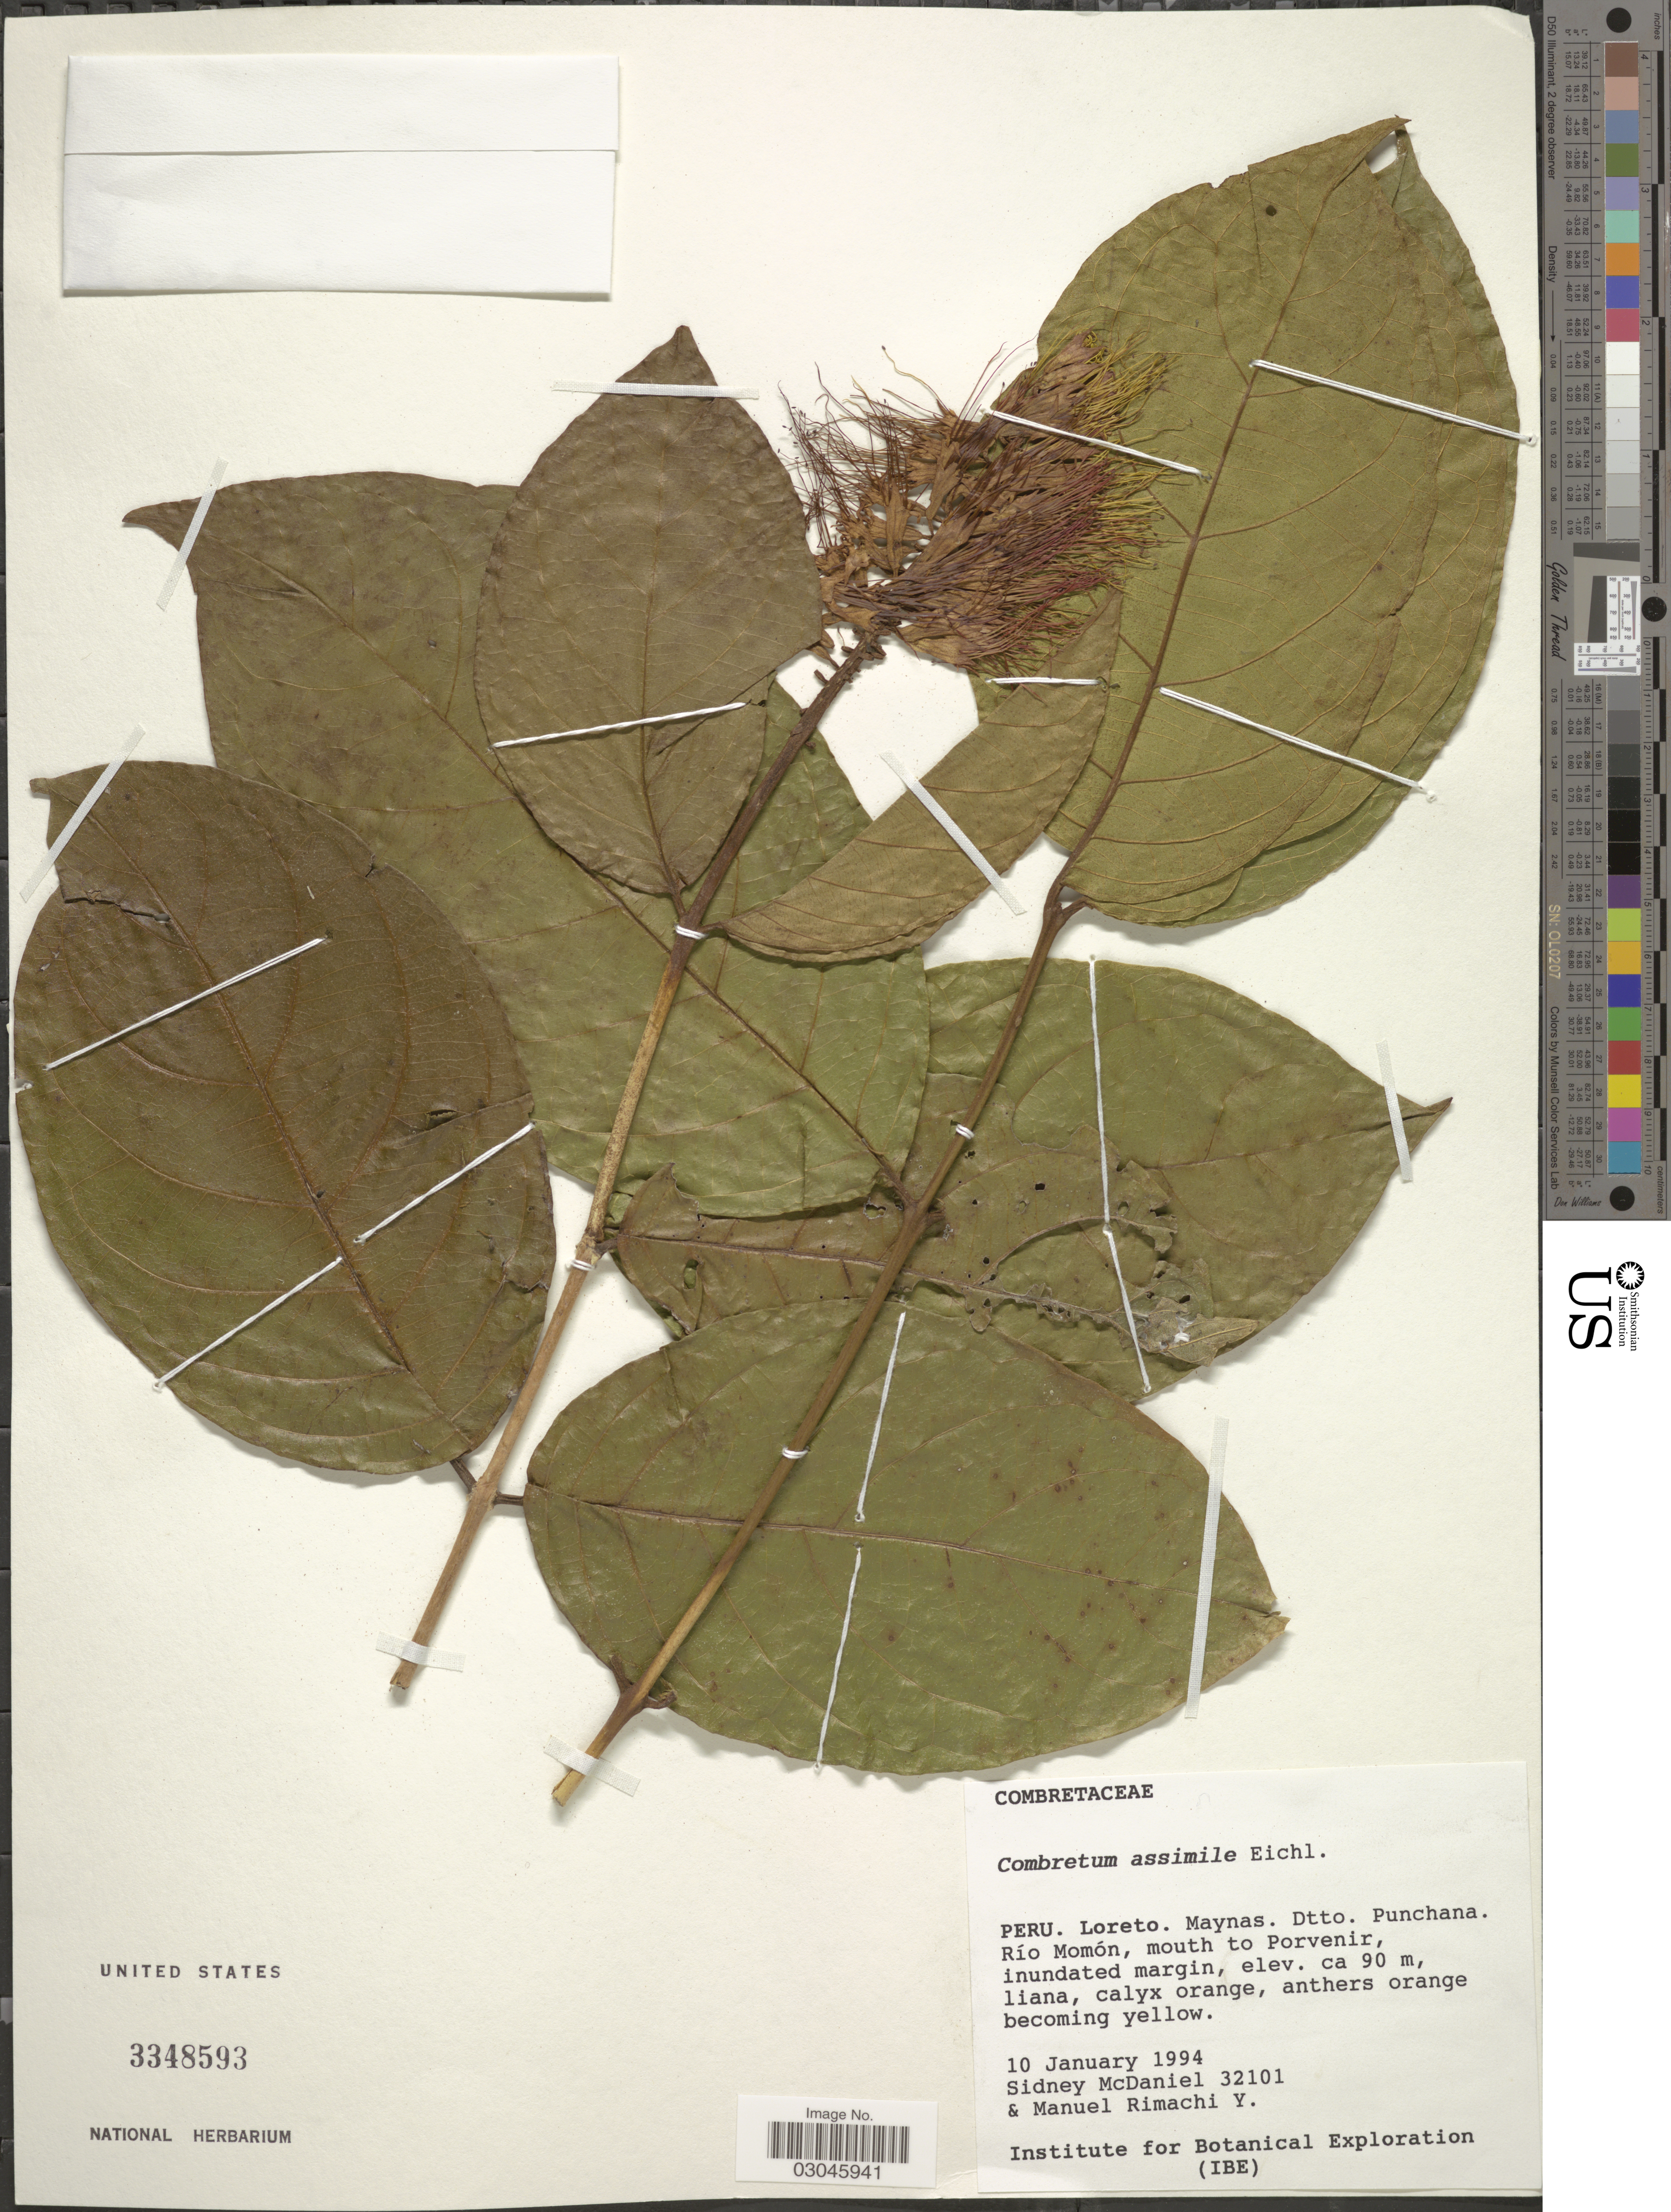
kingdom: Plantae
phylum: Tracheophyta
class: Magnoliopsida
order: Myrtales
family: Combretaceae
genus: Combretum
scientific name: Combretum assimile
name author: Eichler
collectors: S. McDaniel & M. Rimachi Y.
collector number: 32101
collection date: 1994-01-10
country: Peru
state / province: Loreto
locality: Maynas. Dtto. Punchana. Río Momón, mouth to Porvenir.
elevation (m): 90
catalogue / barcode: US 3348593